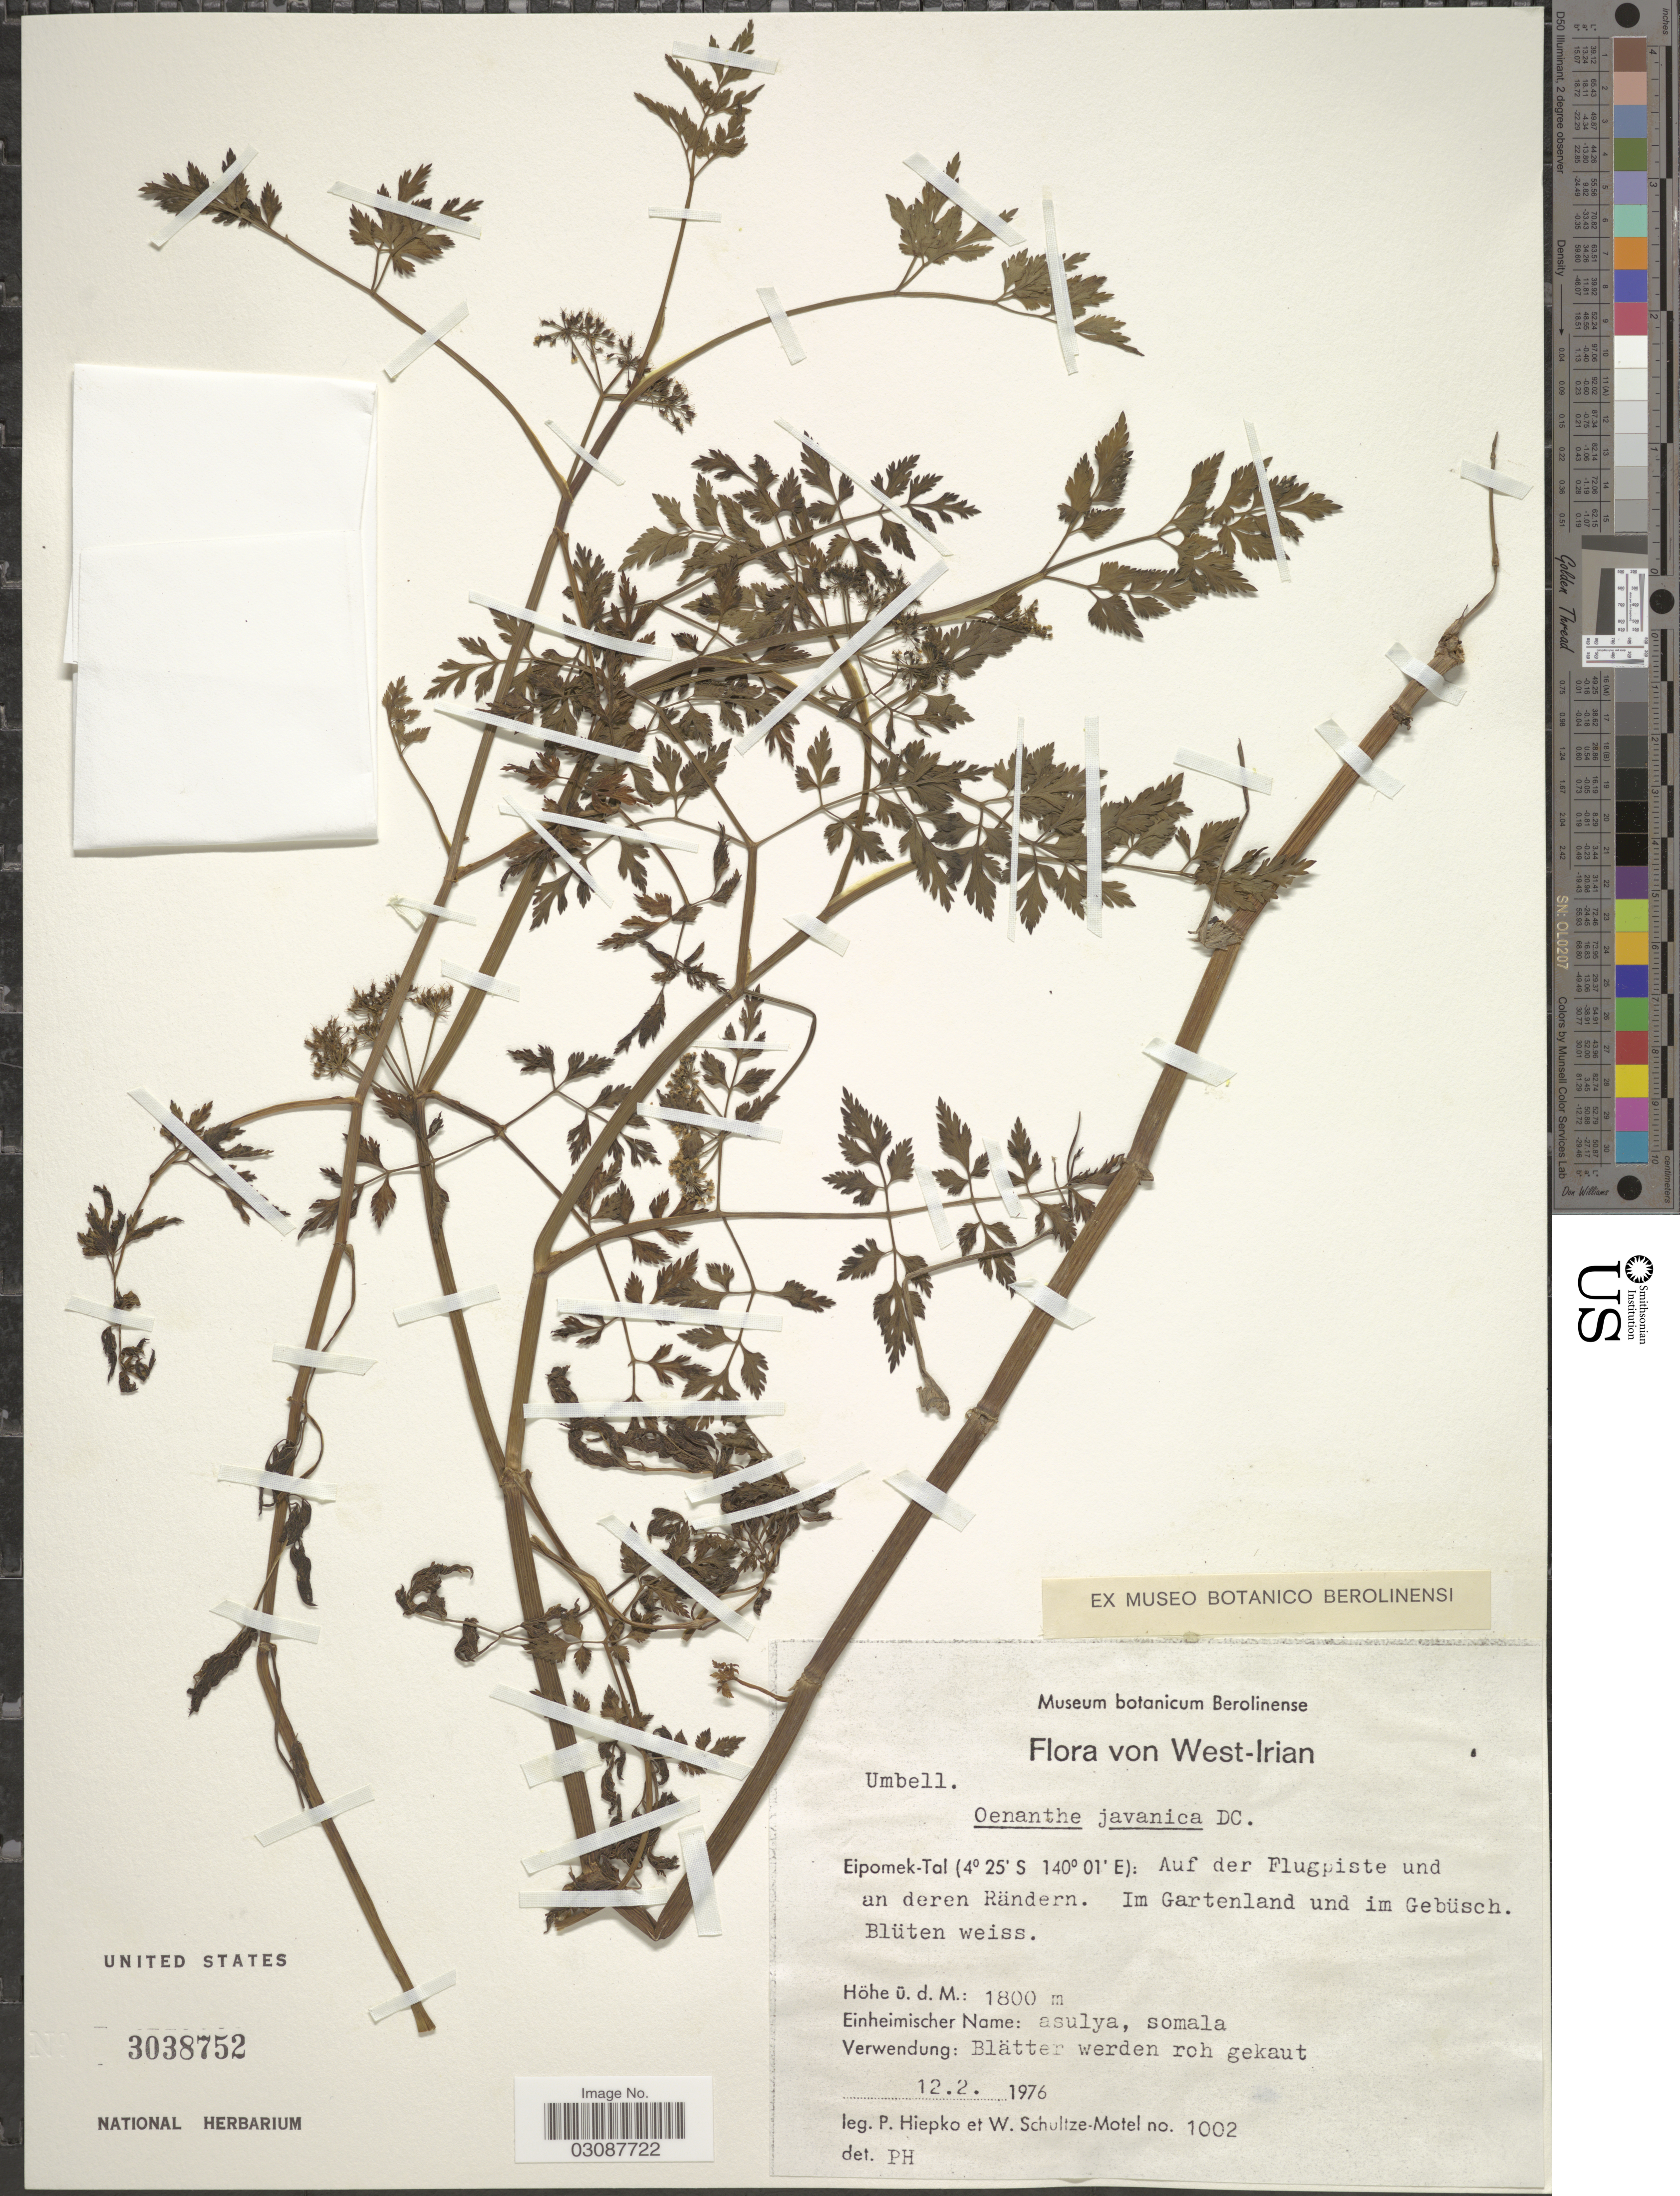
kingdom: Plantae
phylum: Tracheophyta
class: Magnoliopsida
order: Apiales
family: Apiaceae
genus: Oenanthe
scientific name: Oenanthe javanica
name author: (Blume) DC.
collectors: P. H. Hiepko & W. Schultze-Motel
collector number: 1002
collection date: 1976-02-12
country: Indonesia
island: New Guinea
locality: West-Irian, Eipomek-Tal: Auf der Flugpiste und an deren Rändern.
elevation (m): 1800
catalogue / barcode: US 3038752